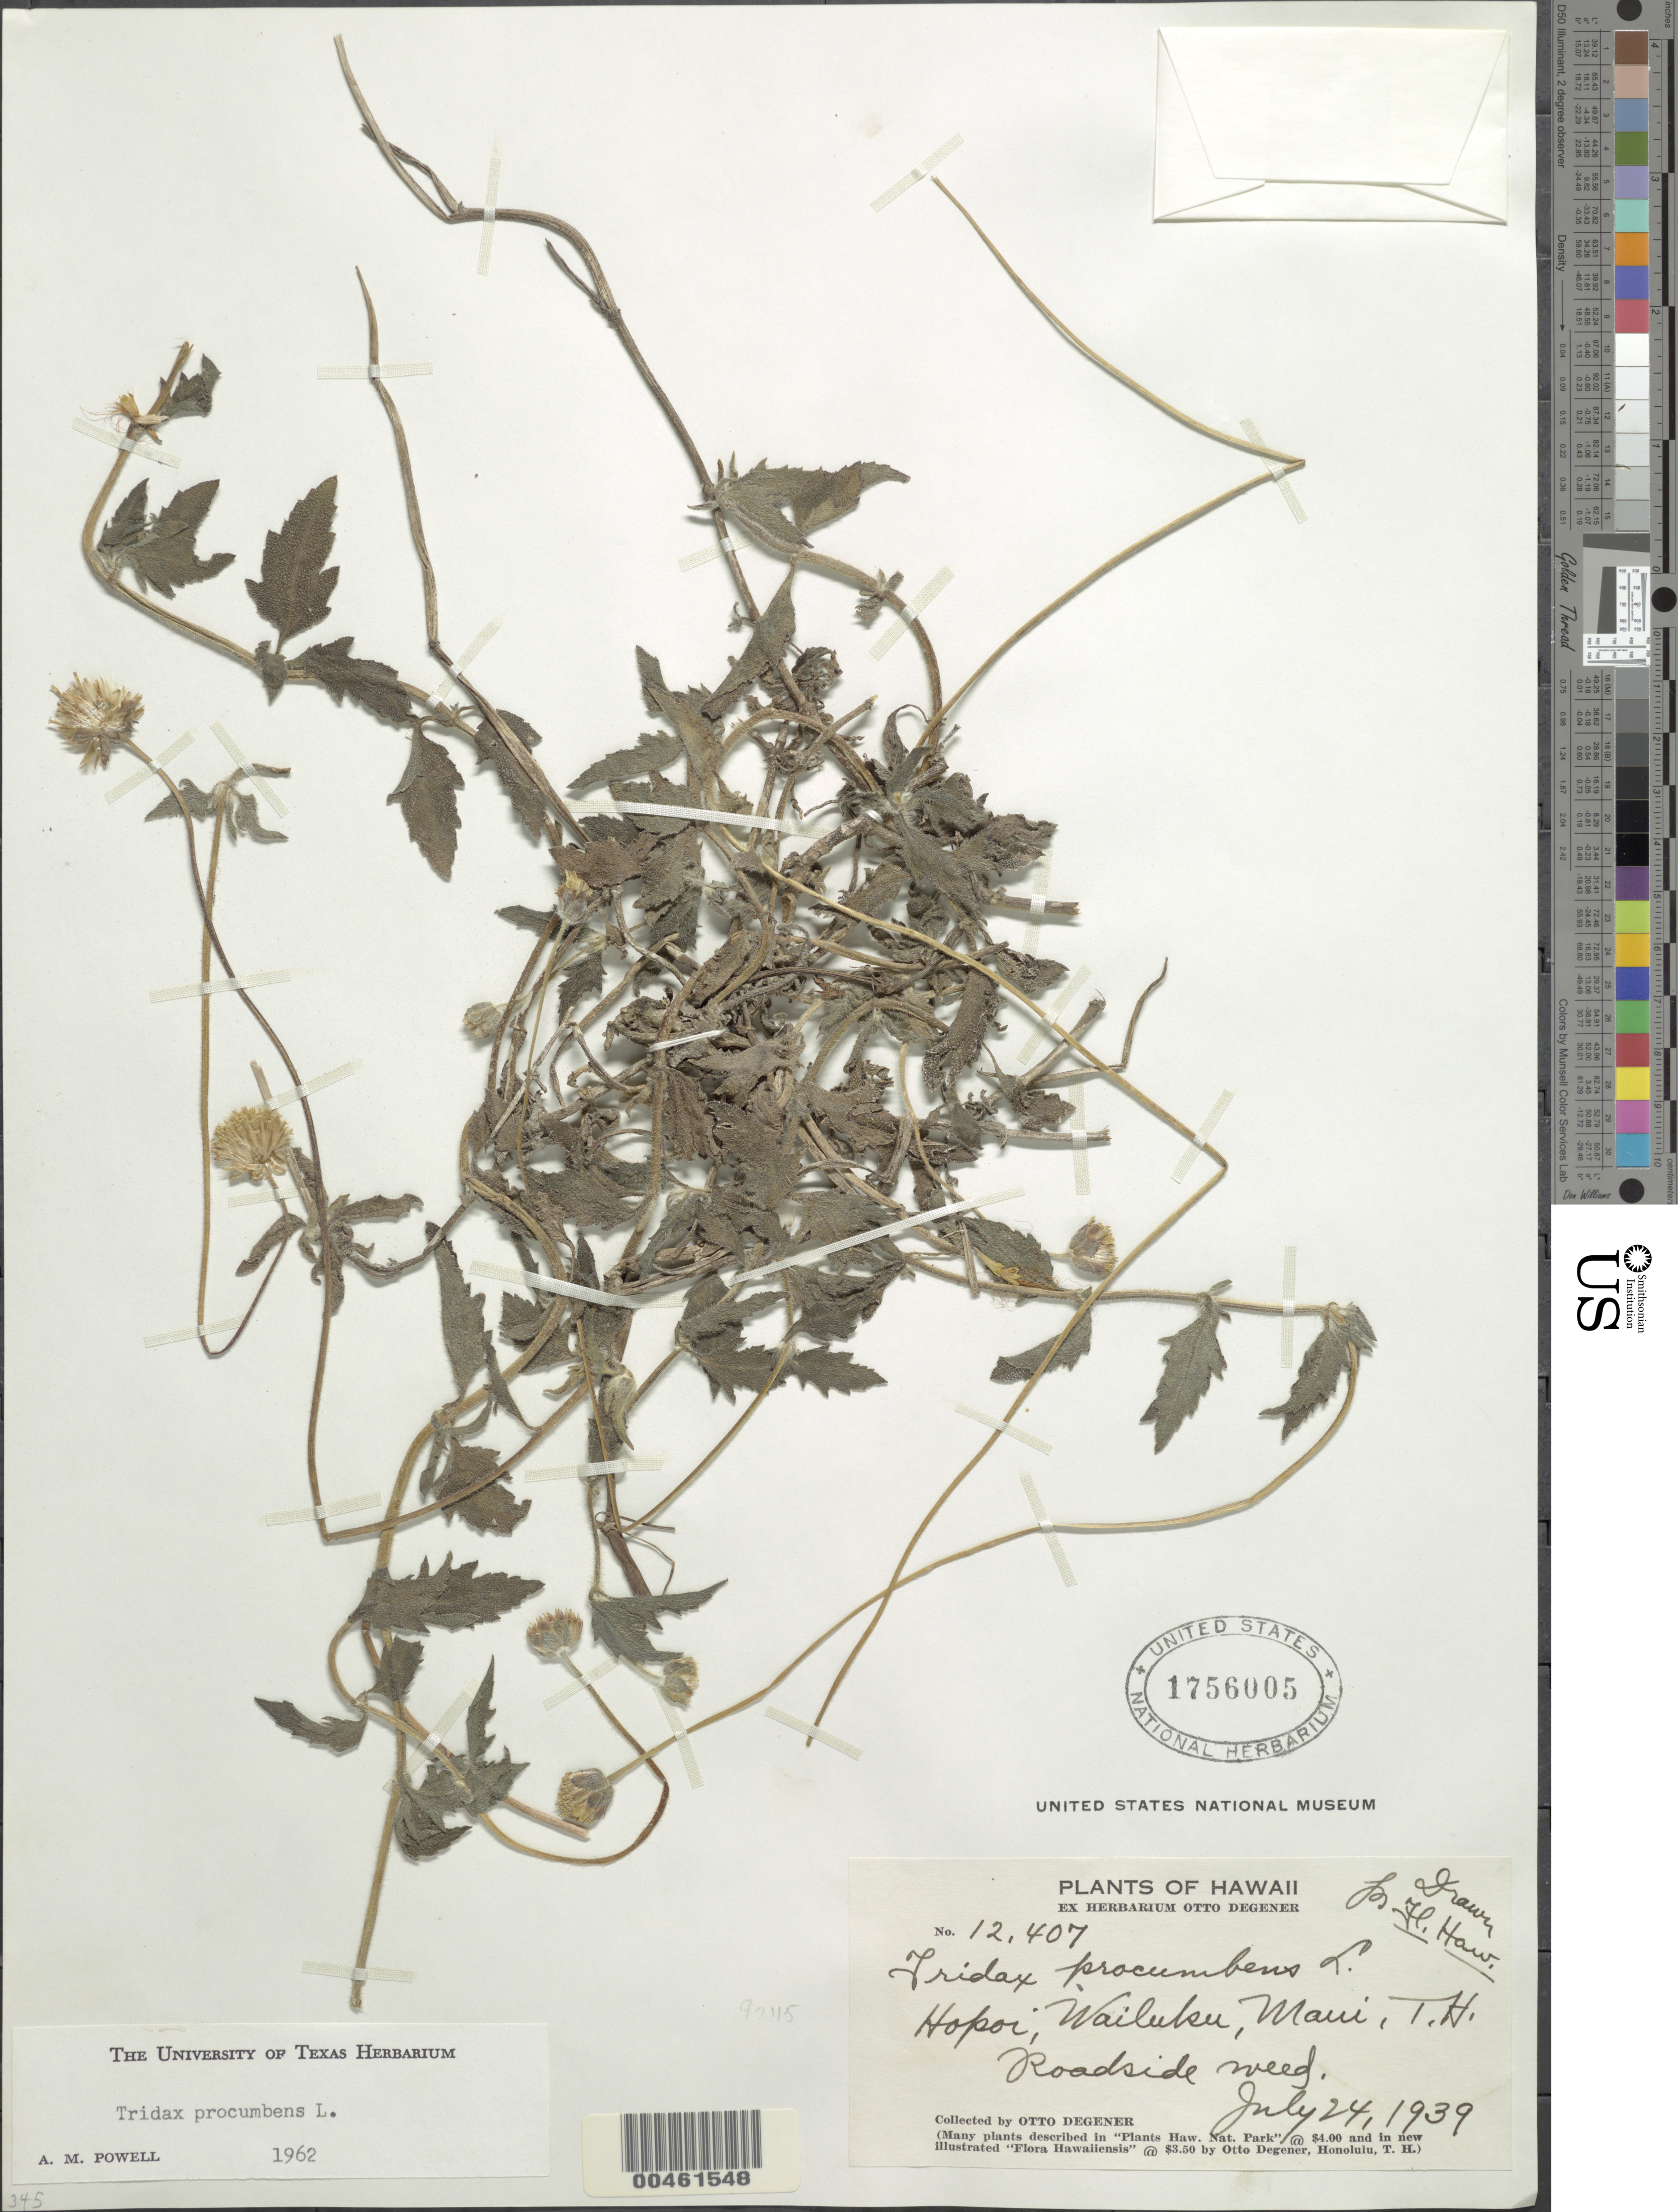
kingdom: Plantae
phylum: Tracheophyta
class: Magnoliopsida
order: Asterales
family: Asteraceae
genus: Tridax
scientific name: Tridax procumbens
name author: L.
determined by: Powell, A. M.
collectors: O. Degener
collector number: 12407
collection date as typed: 24 Jul 1939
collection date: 1939-07-24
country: United States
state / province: Hawaii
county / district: Maui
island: Maui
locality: Hopoi, Wailuku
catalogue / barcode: US 1756005